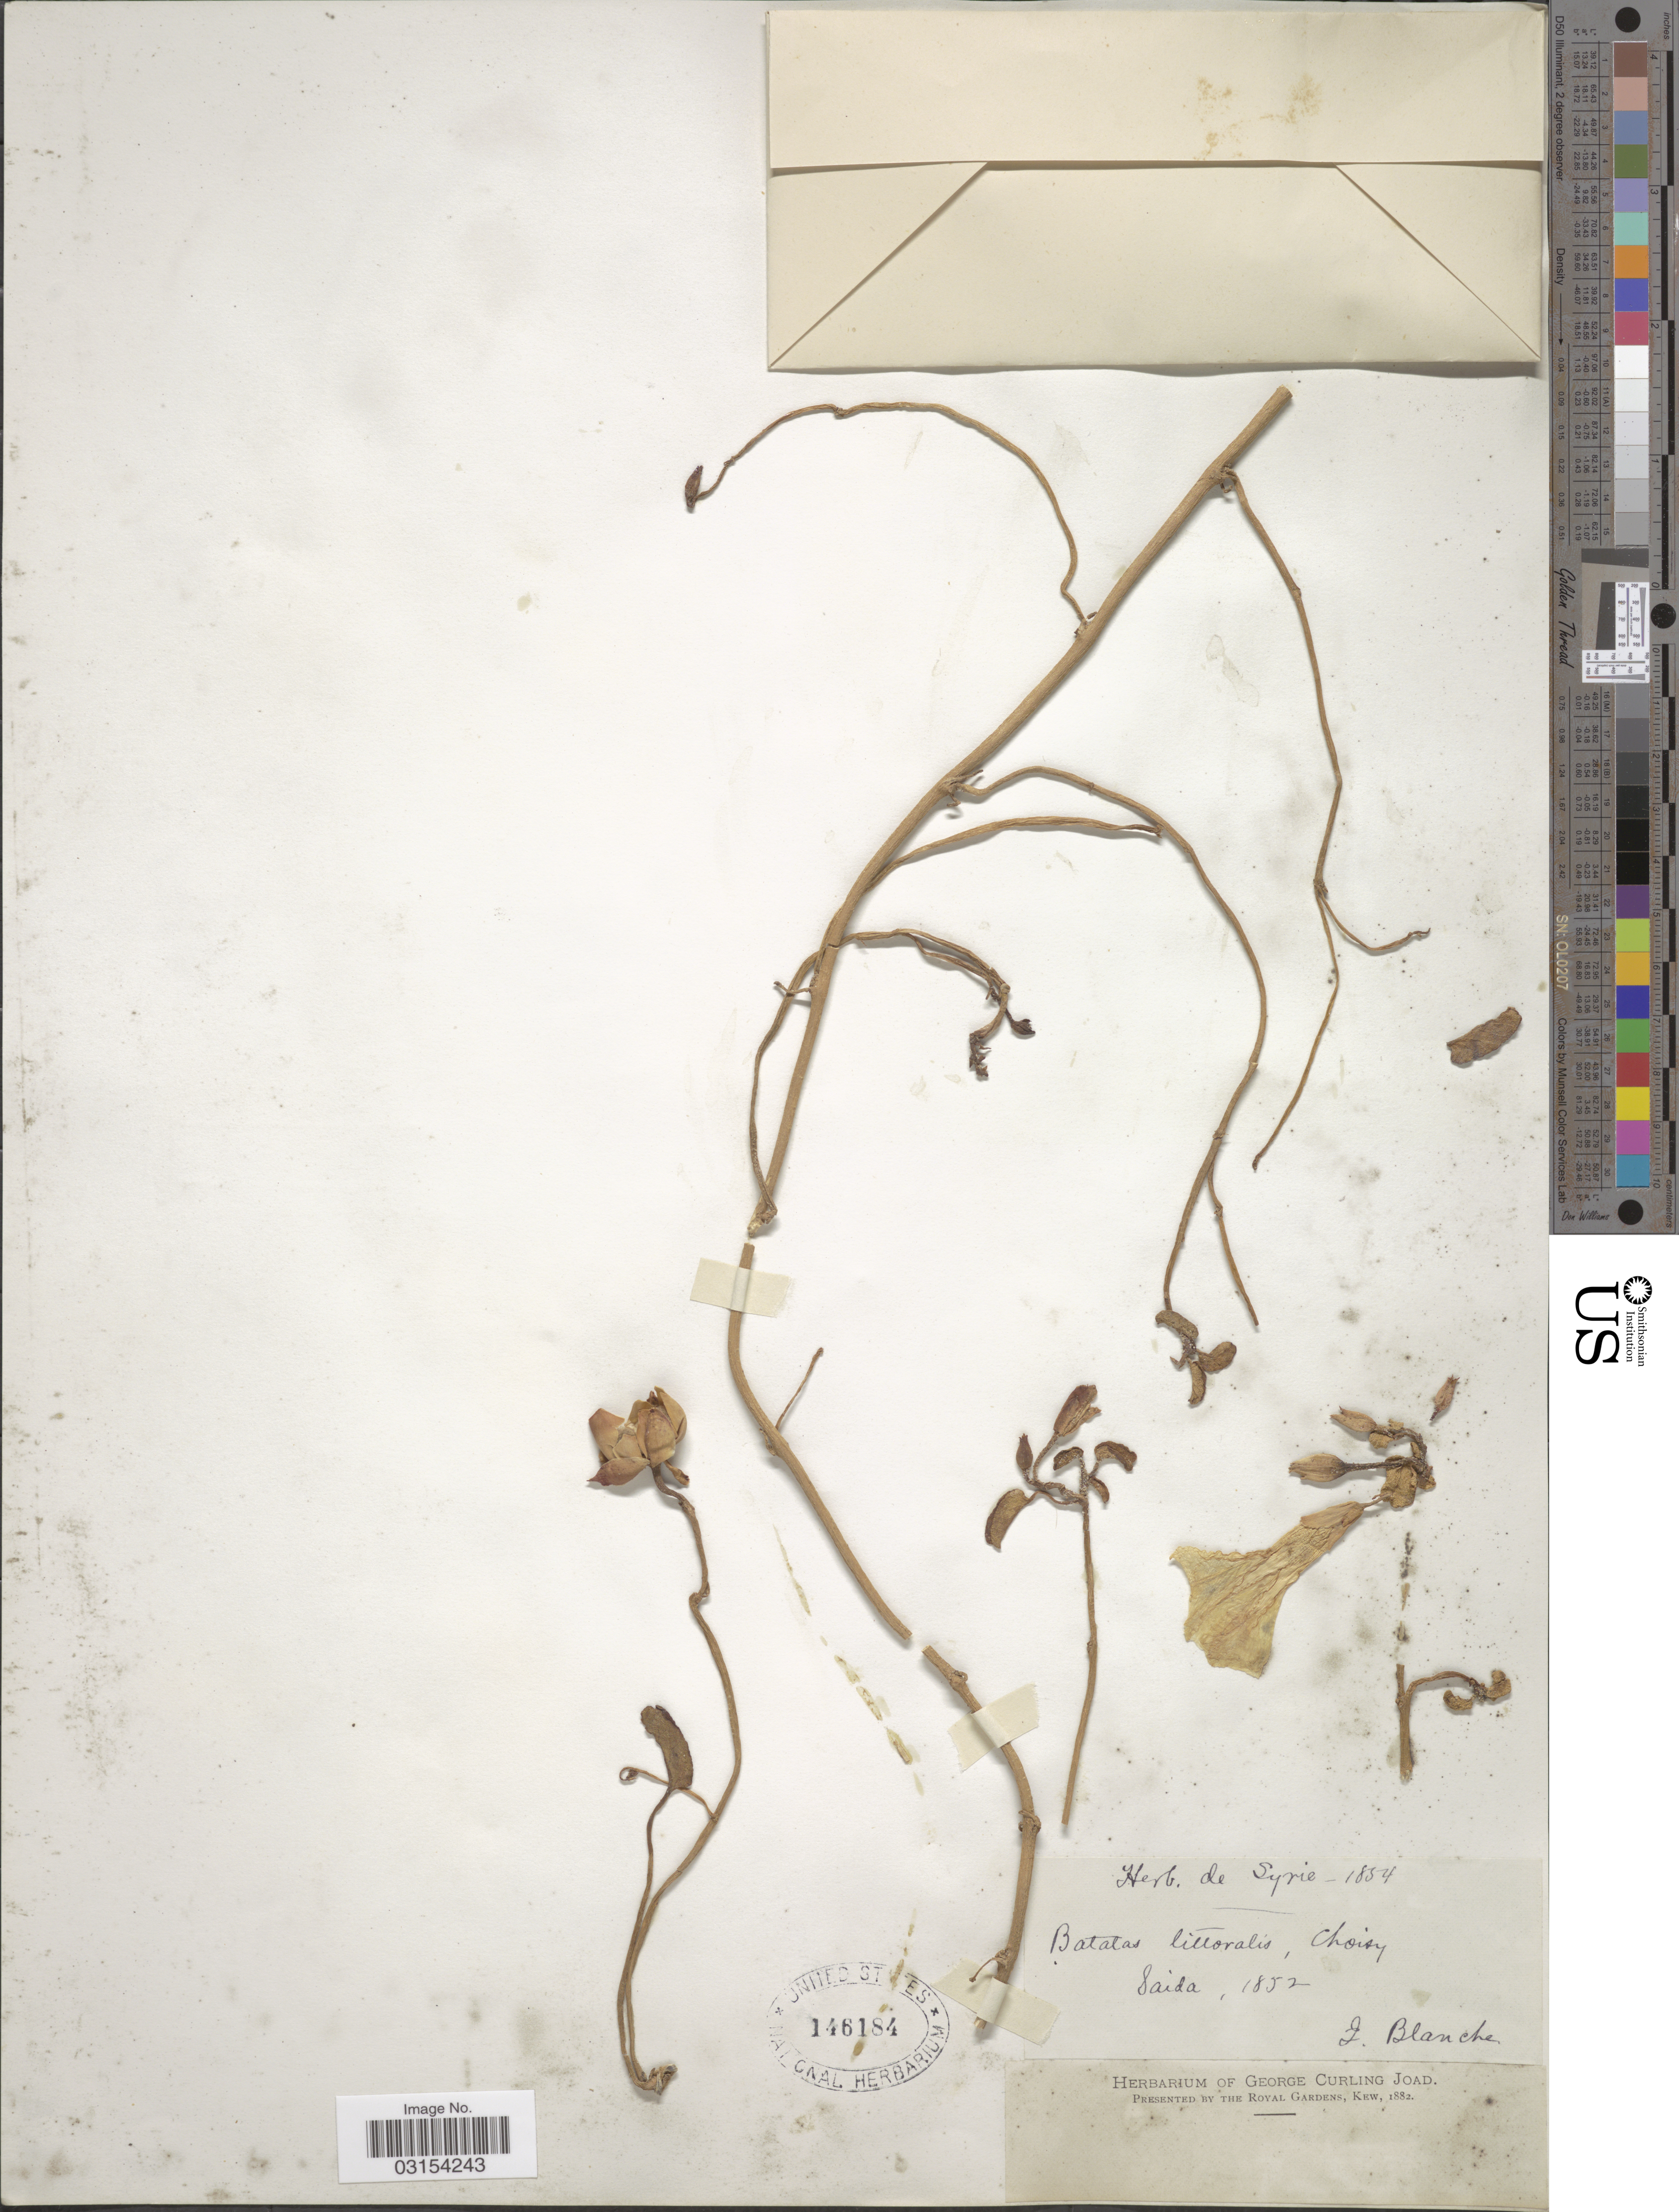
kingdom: Plantae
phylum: Tracheophyta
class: Magnoliopsida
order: Solanales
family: Convolvulaceae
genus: Ipomoea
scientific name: Ipomoea stolonifera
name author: (Cirillo) J.F. Gmel.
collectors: I. Blanche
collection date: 1852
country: Syria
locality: Saida.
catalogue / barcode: US 146184